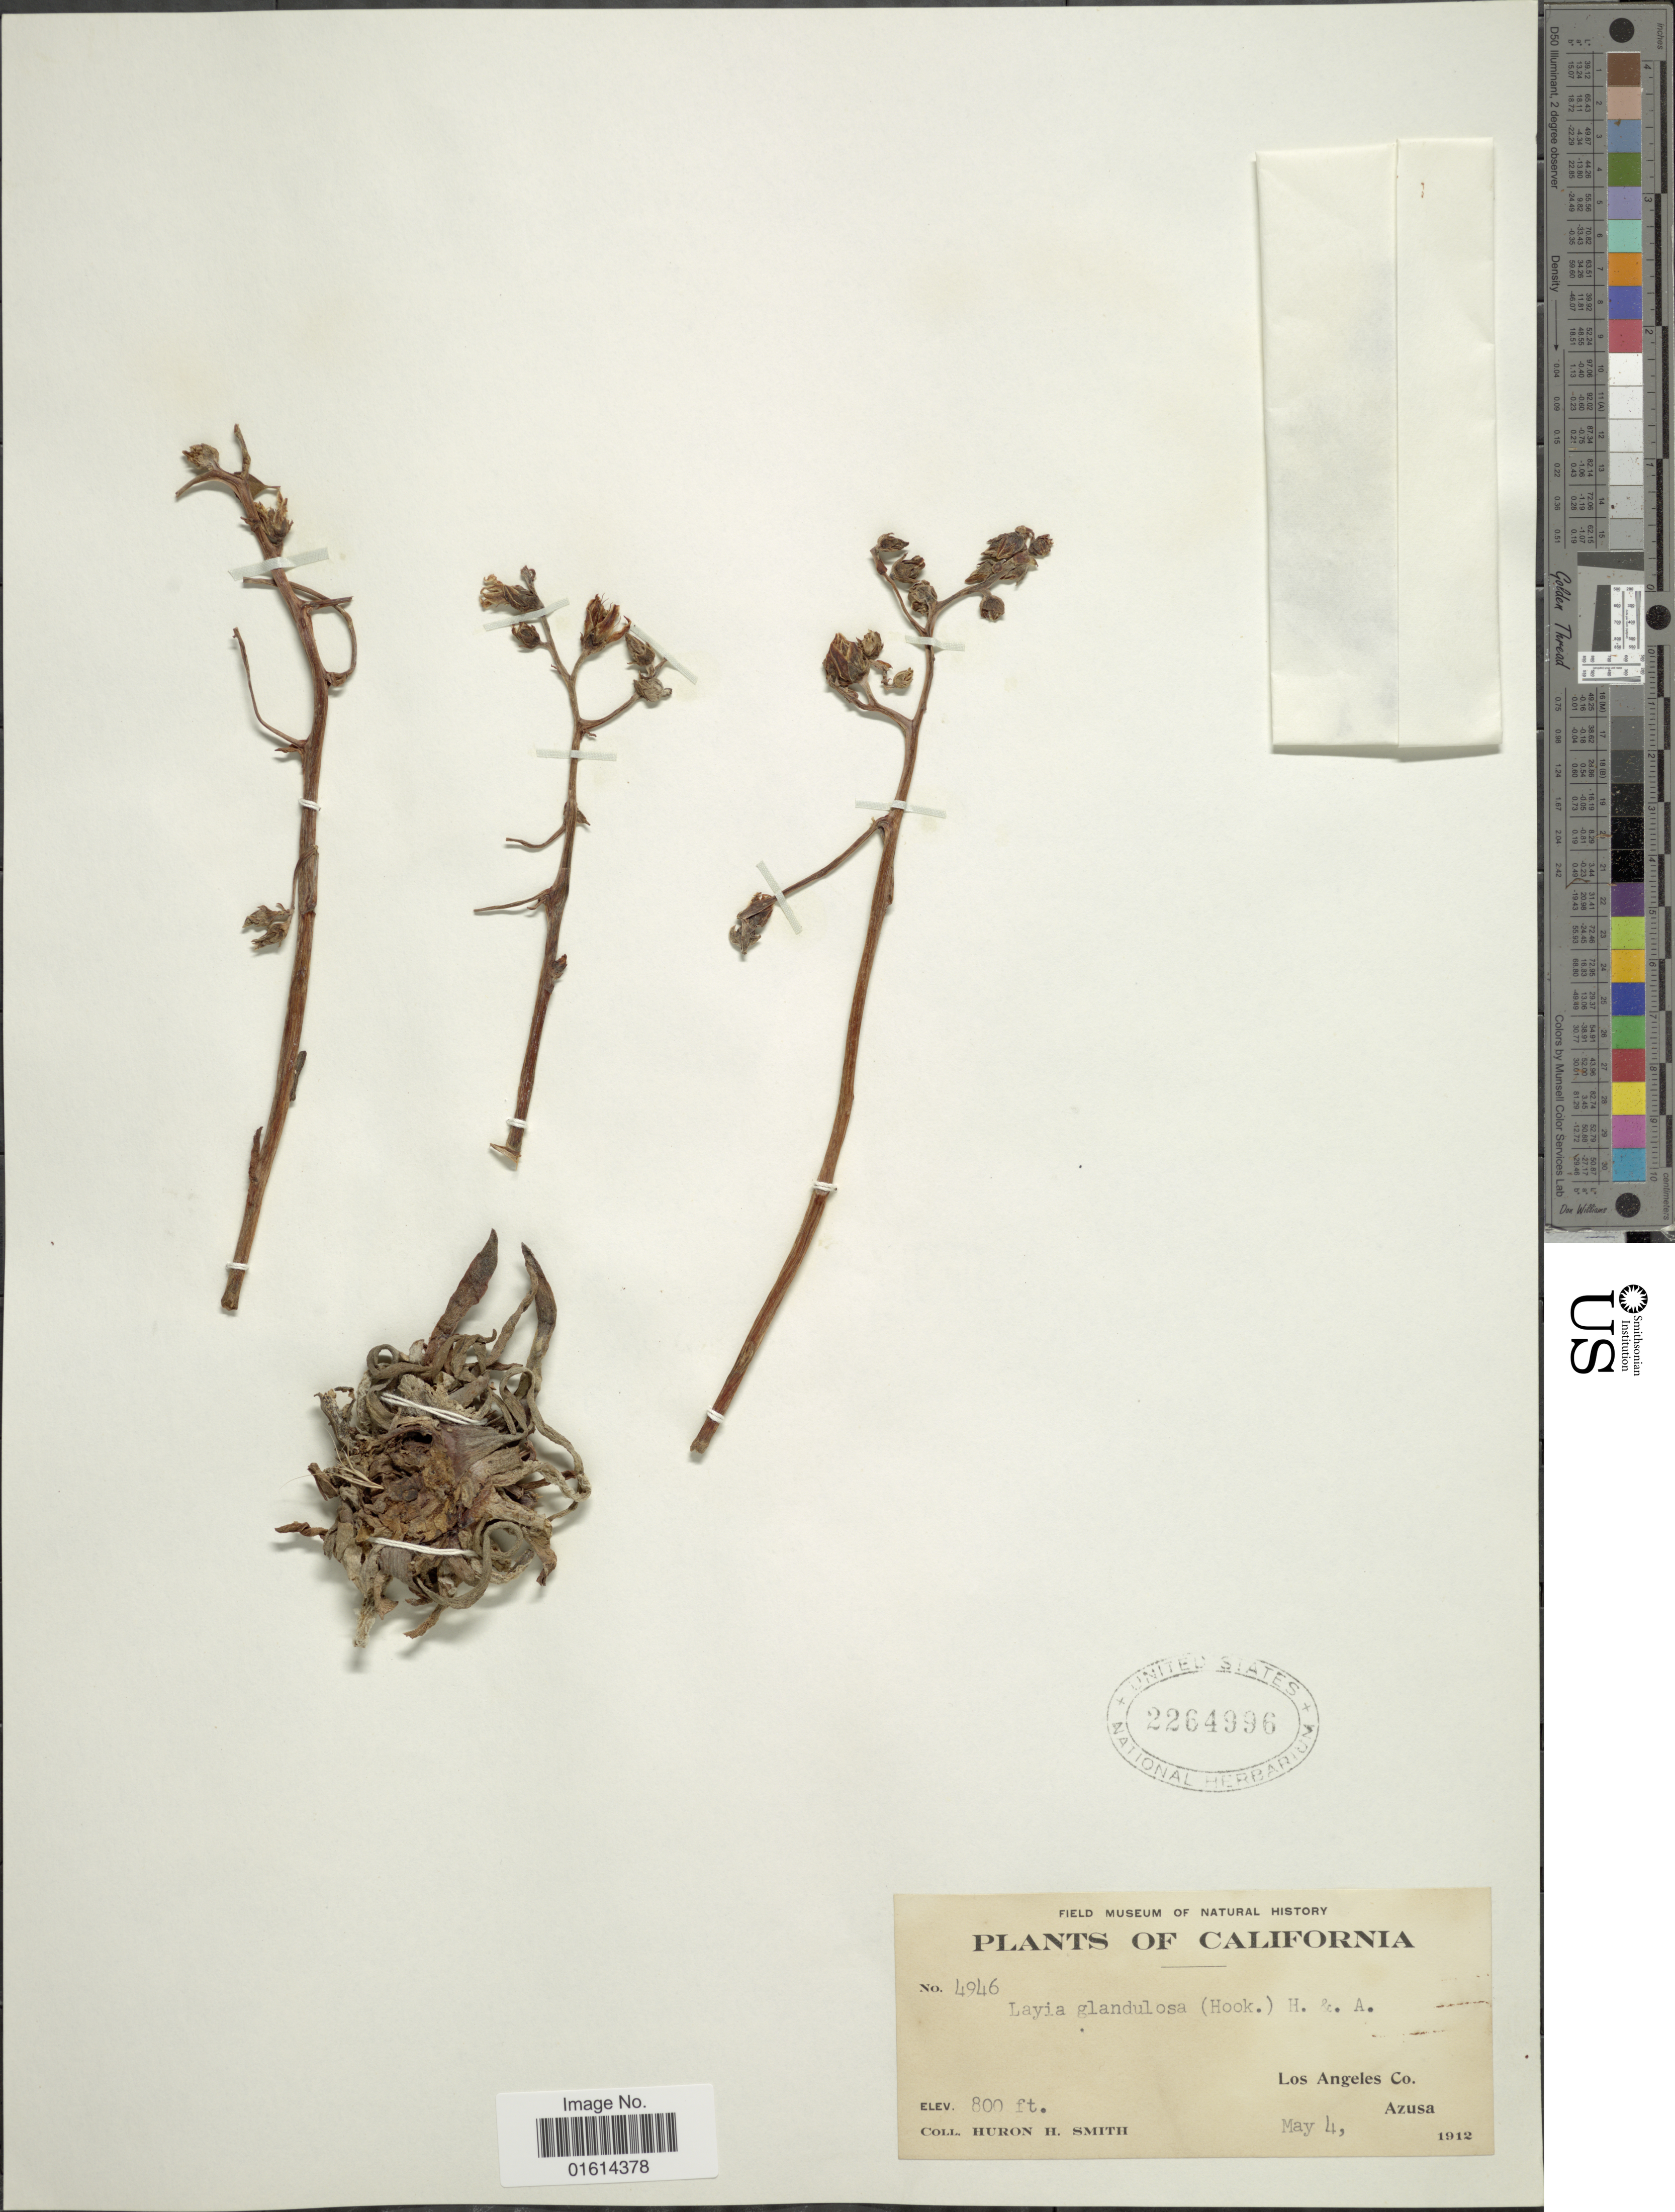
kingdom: Plantae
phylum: Tracheophyta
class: Magnoliopsida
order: Asterales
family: Asteraceae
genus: Layia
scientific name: Layia glandulosa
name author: Hook. & Arn.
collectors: Huron H. Smith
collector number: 4946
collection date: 1912-05-04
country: United States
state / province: California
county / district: Los Angeles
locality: Los Angeles Co., Azusa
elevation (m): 244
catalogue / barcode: US 2264996